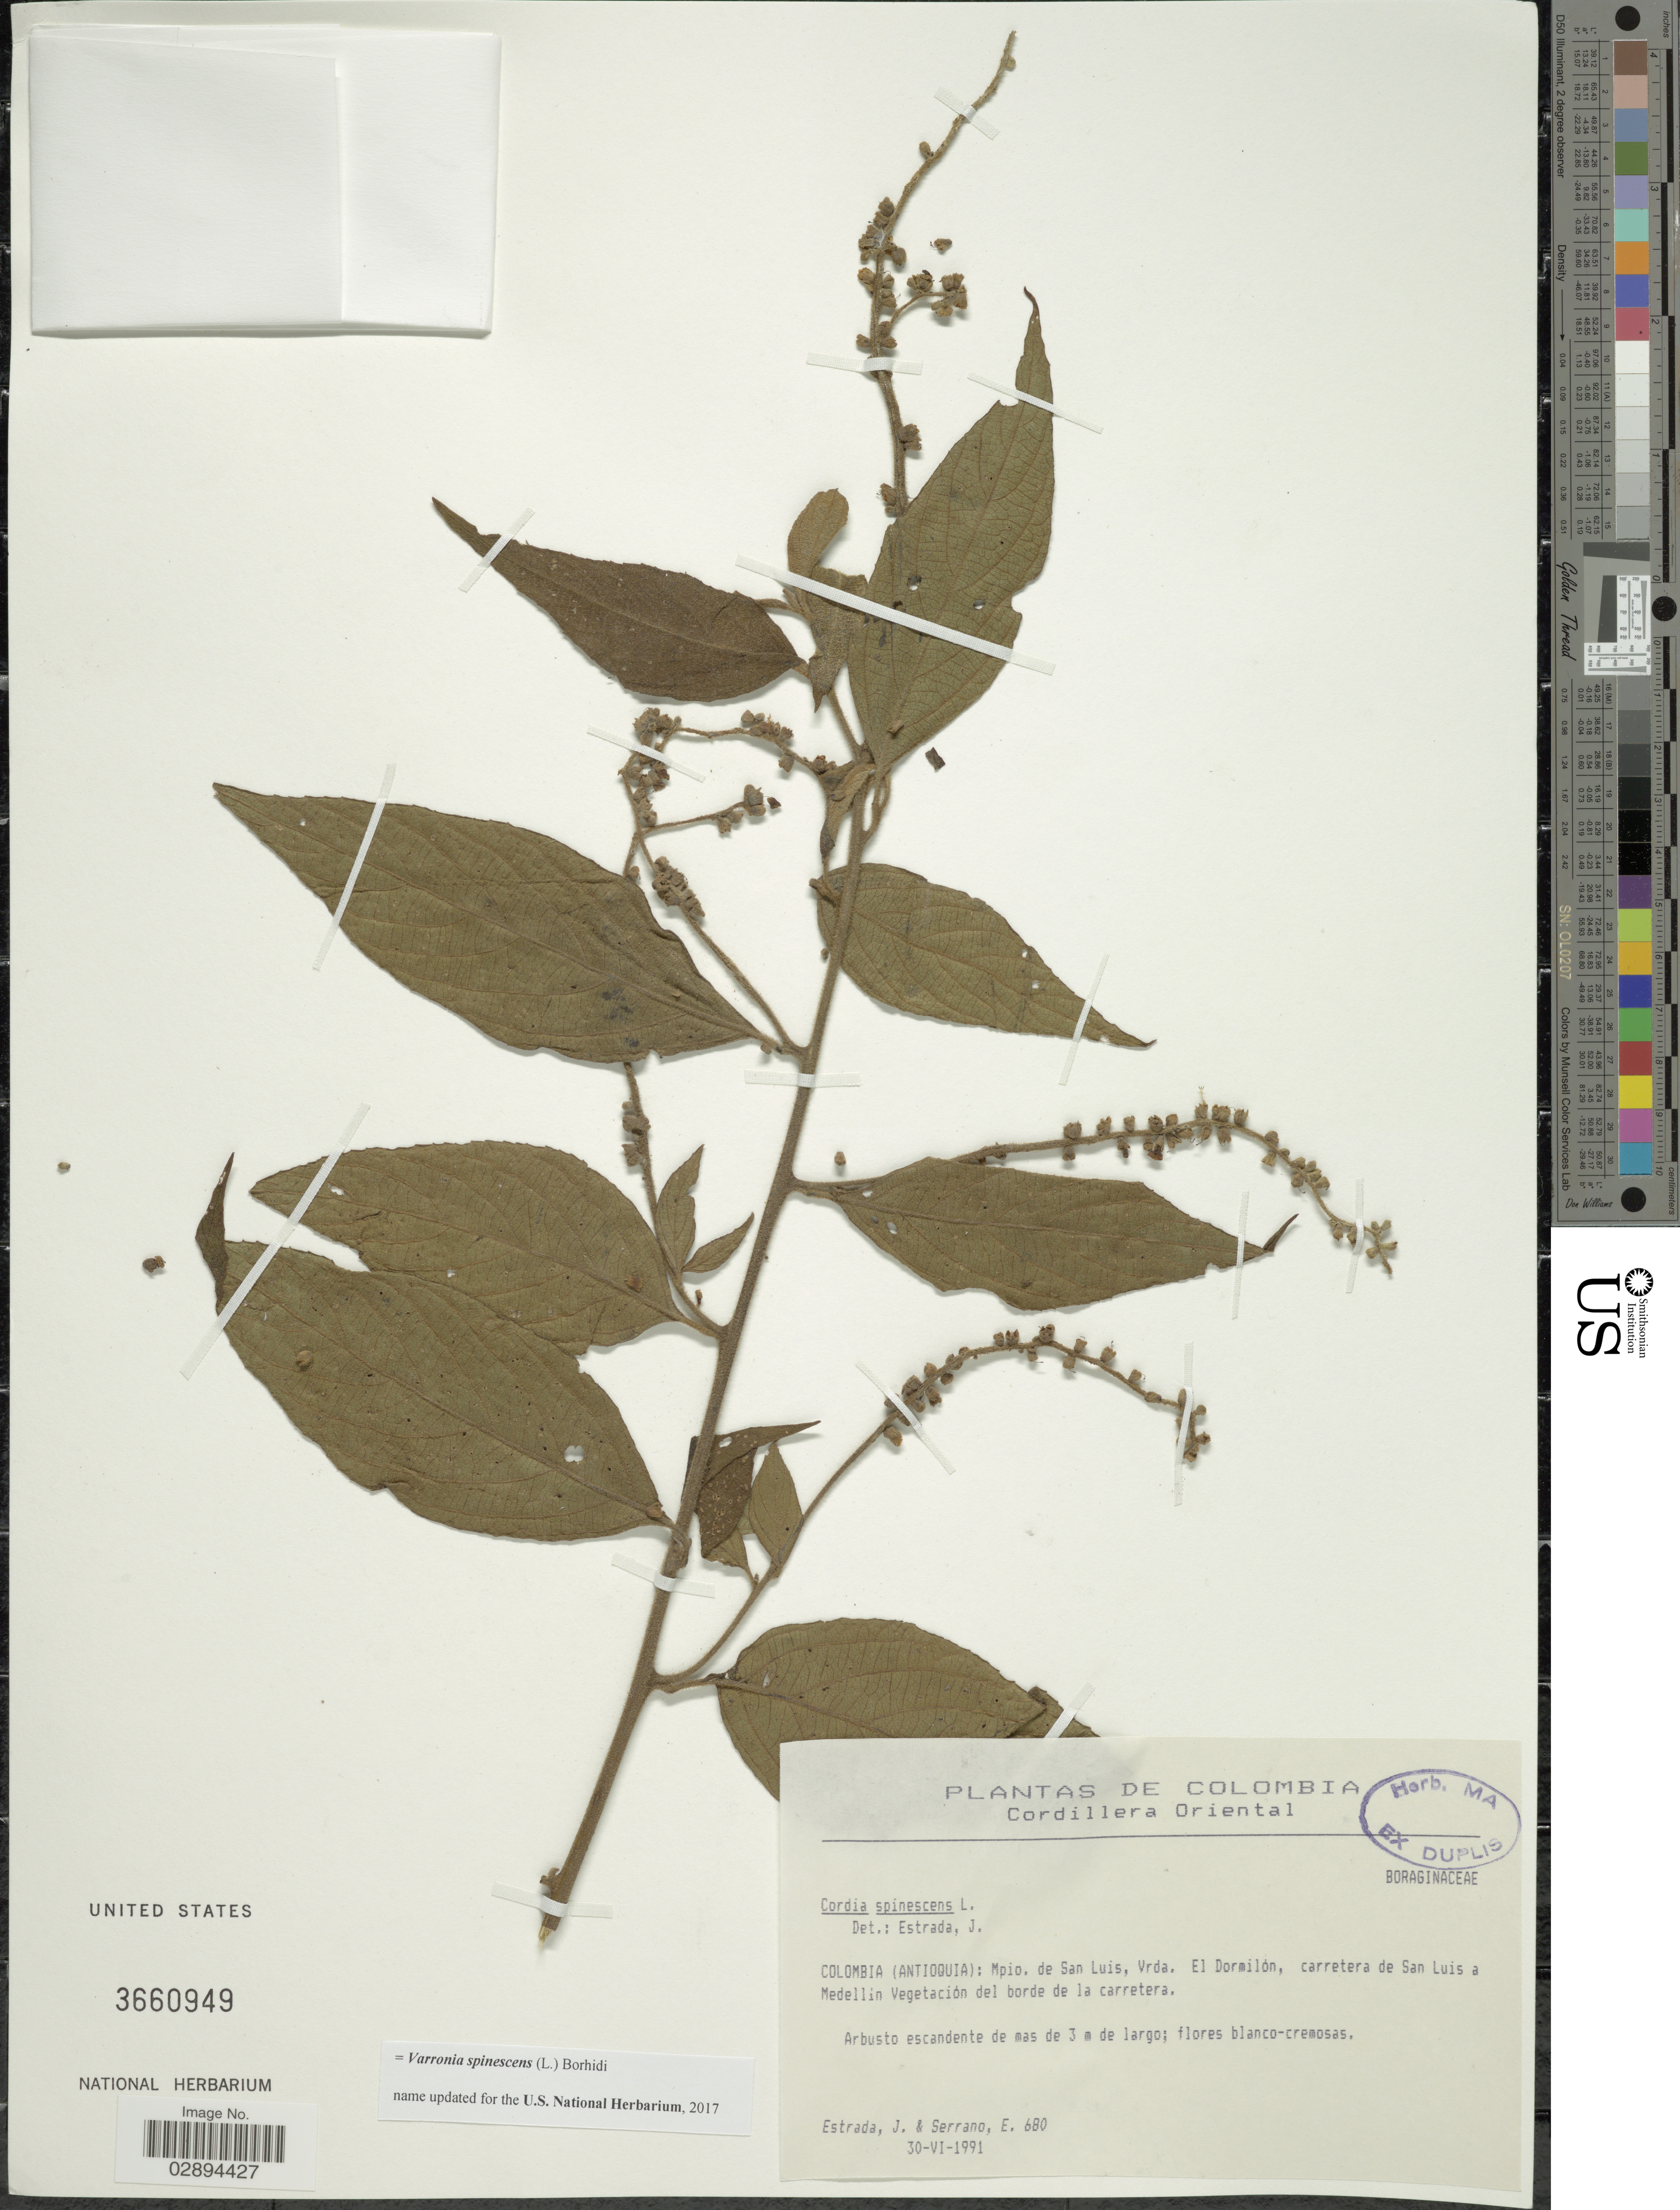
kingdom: Plantae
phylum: Tracheophyta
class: Magnoliopsida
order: Boraginales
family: Cordiaceae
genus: Varronia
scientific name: Varronia spinescens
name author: (L.) Borhidi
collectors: J. Estrada & E. Serrano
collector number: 680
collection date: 1991-06-30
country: Colombia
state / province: Antioquia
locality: Cordillera Oriental. Mpio. de San Luis, Vrda. El Dormilón, carretera de San Luis a Medellin Vegetacion del borde de la carretera.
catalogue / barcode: US 3660949